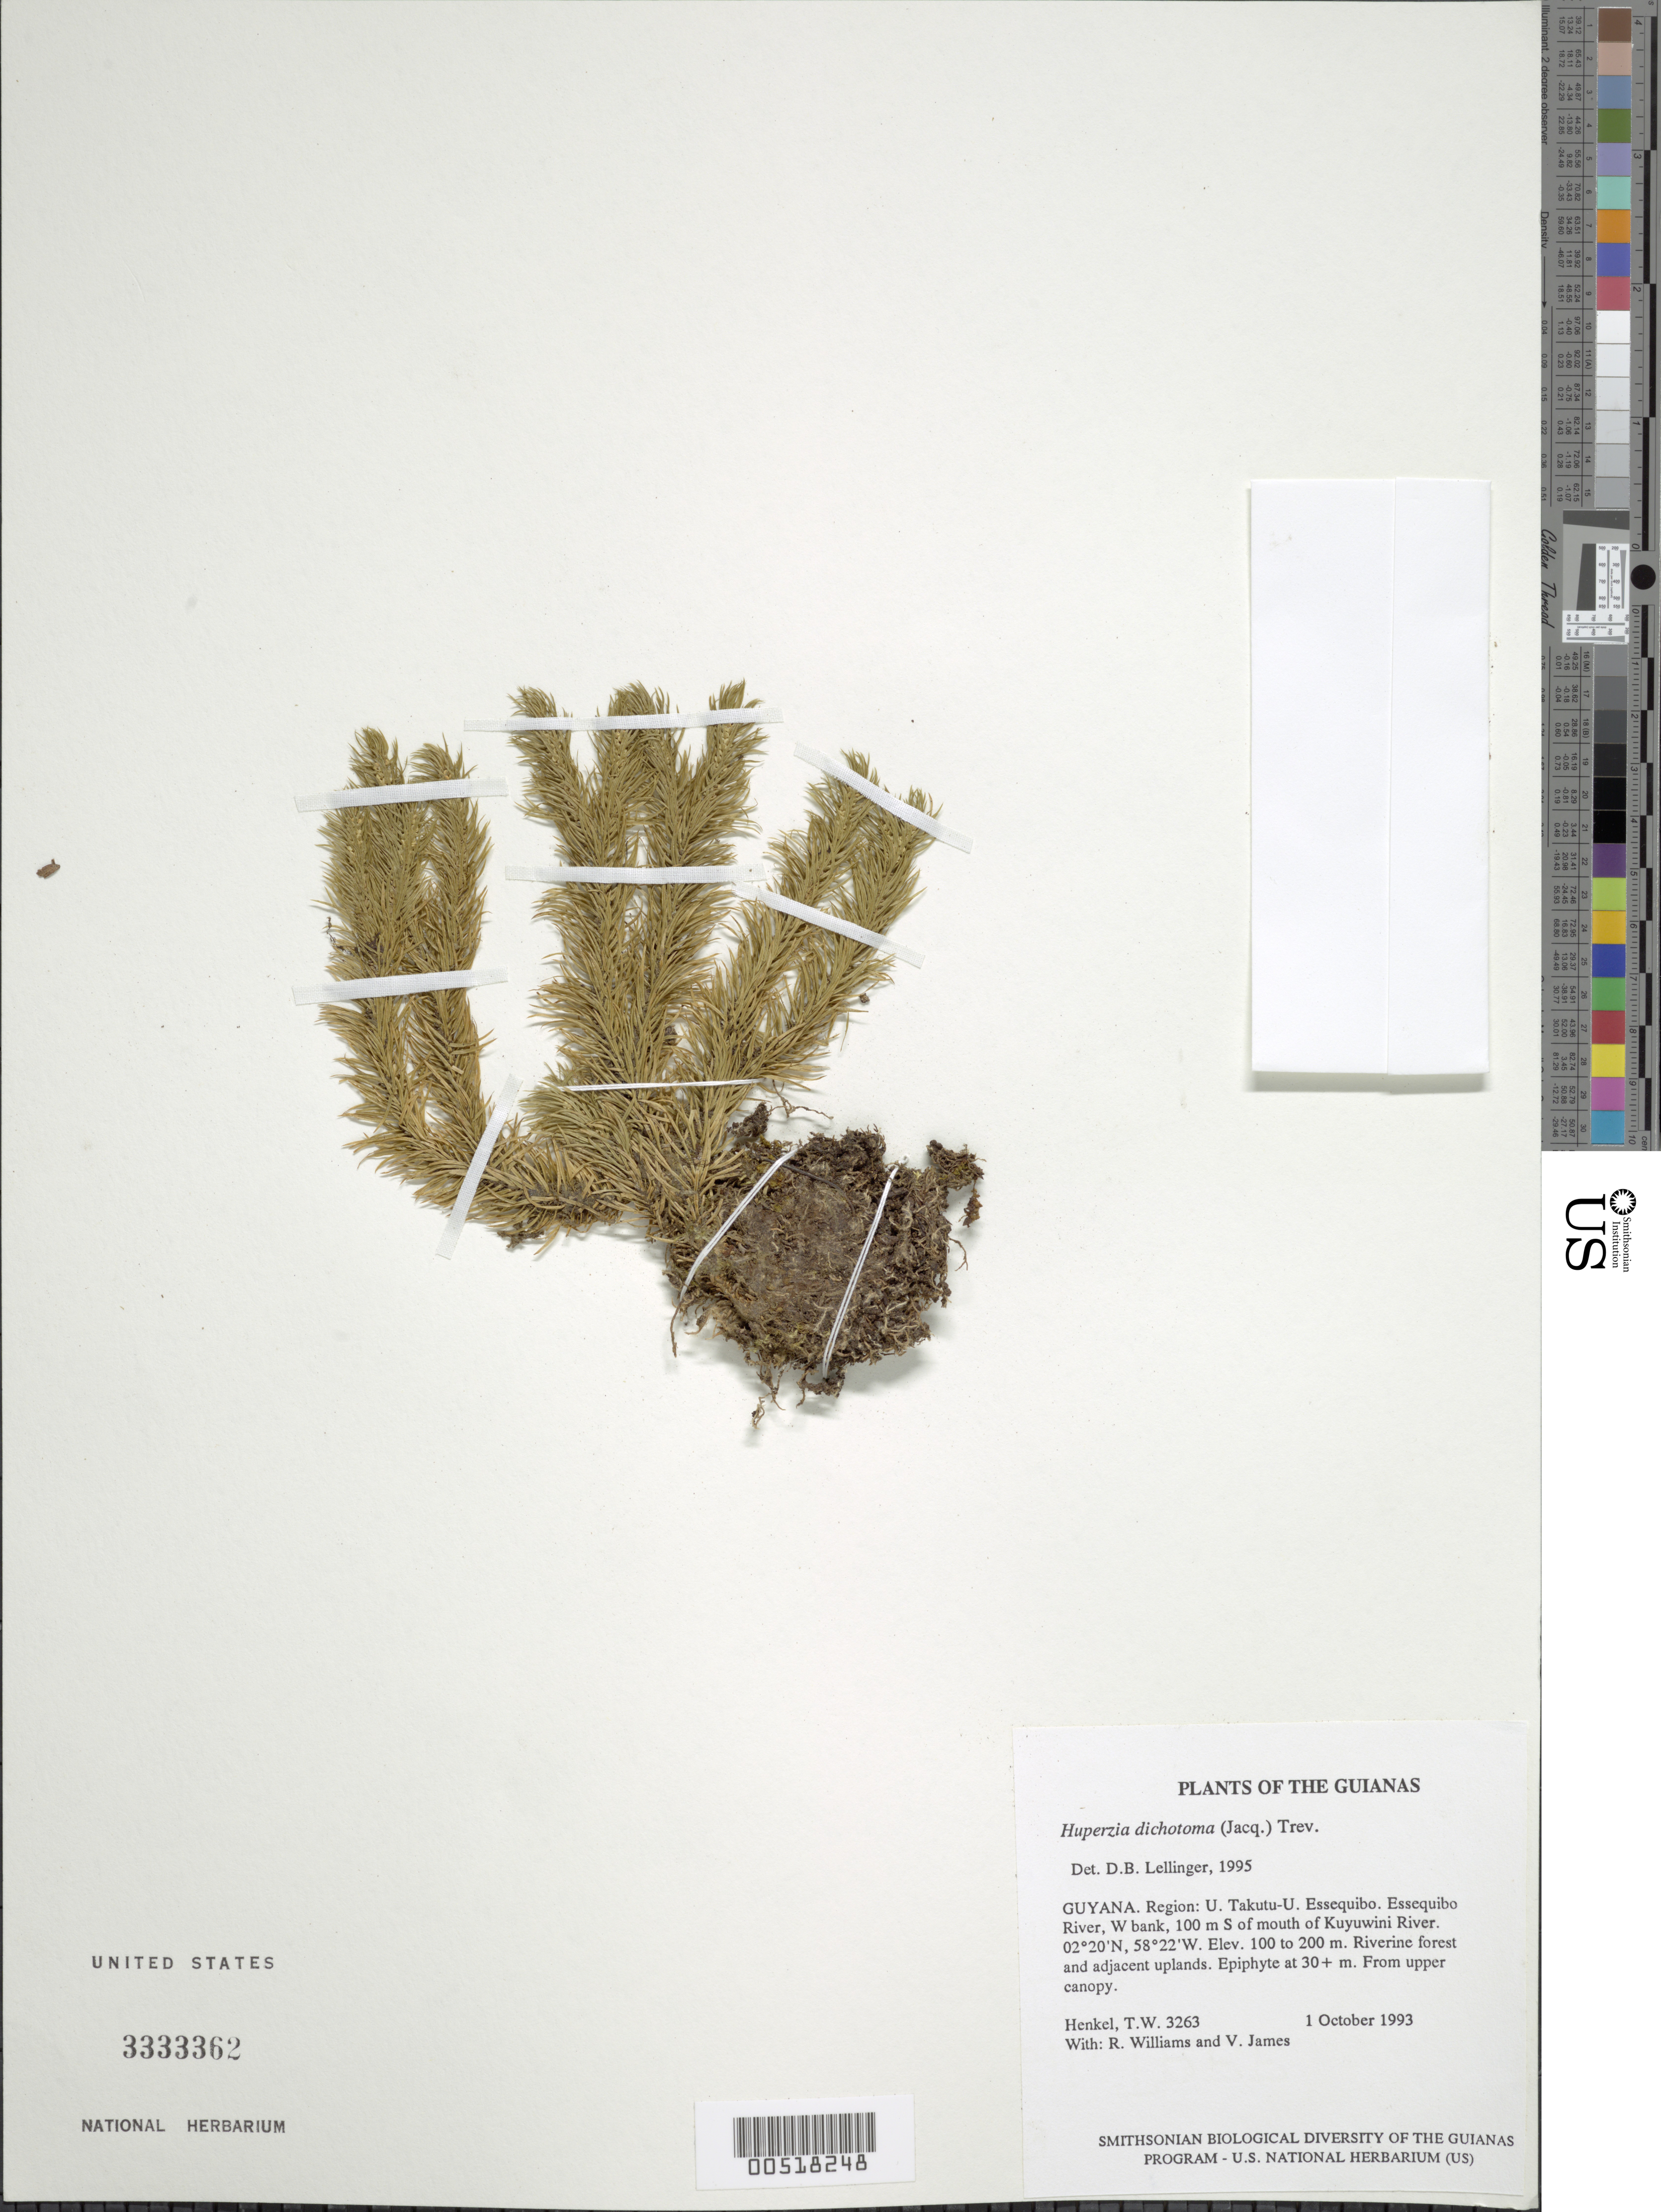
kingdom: Plantae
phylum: Tracheophyta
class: Lycopodiopsida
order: Lycopodiales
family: Lycopodiaceae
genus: Phlegmariurus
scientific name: Phlegmariurus dichotomus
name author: (Jacq.) W.H. Wagner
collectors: T. Henkel, R. Williams & V. James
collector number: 3263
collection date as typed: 1 October 1993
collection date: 1993-10-01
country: Guyana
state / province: U. Takutu-U. Essequibo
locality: Essequibo River, W bank, 100 m S of mouth of Kuyuwini River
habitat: Riverine forest and adjacent uplands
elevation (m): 100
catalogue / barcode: US 3333362